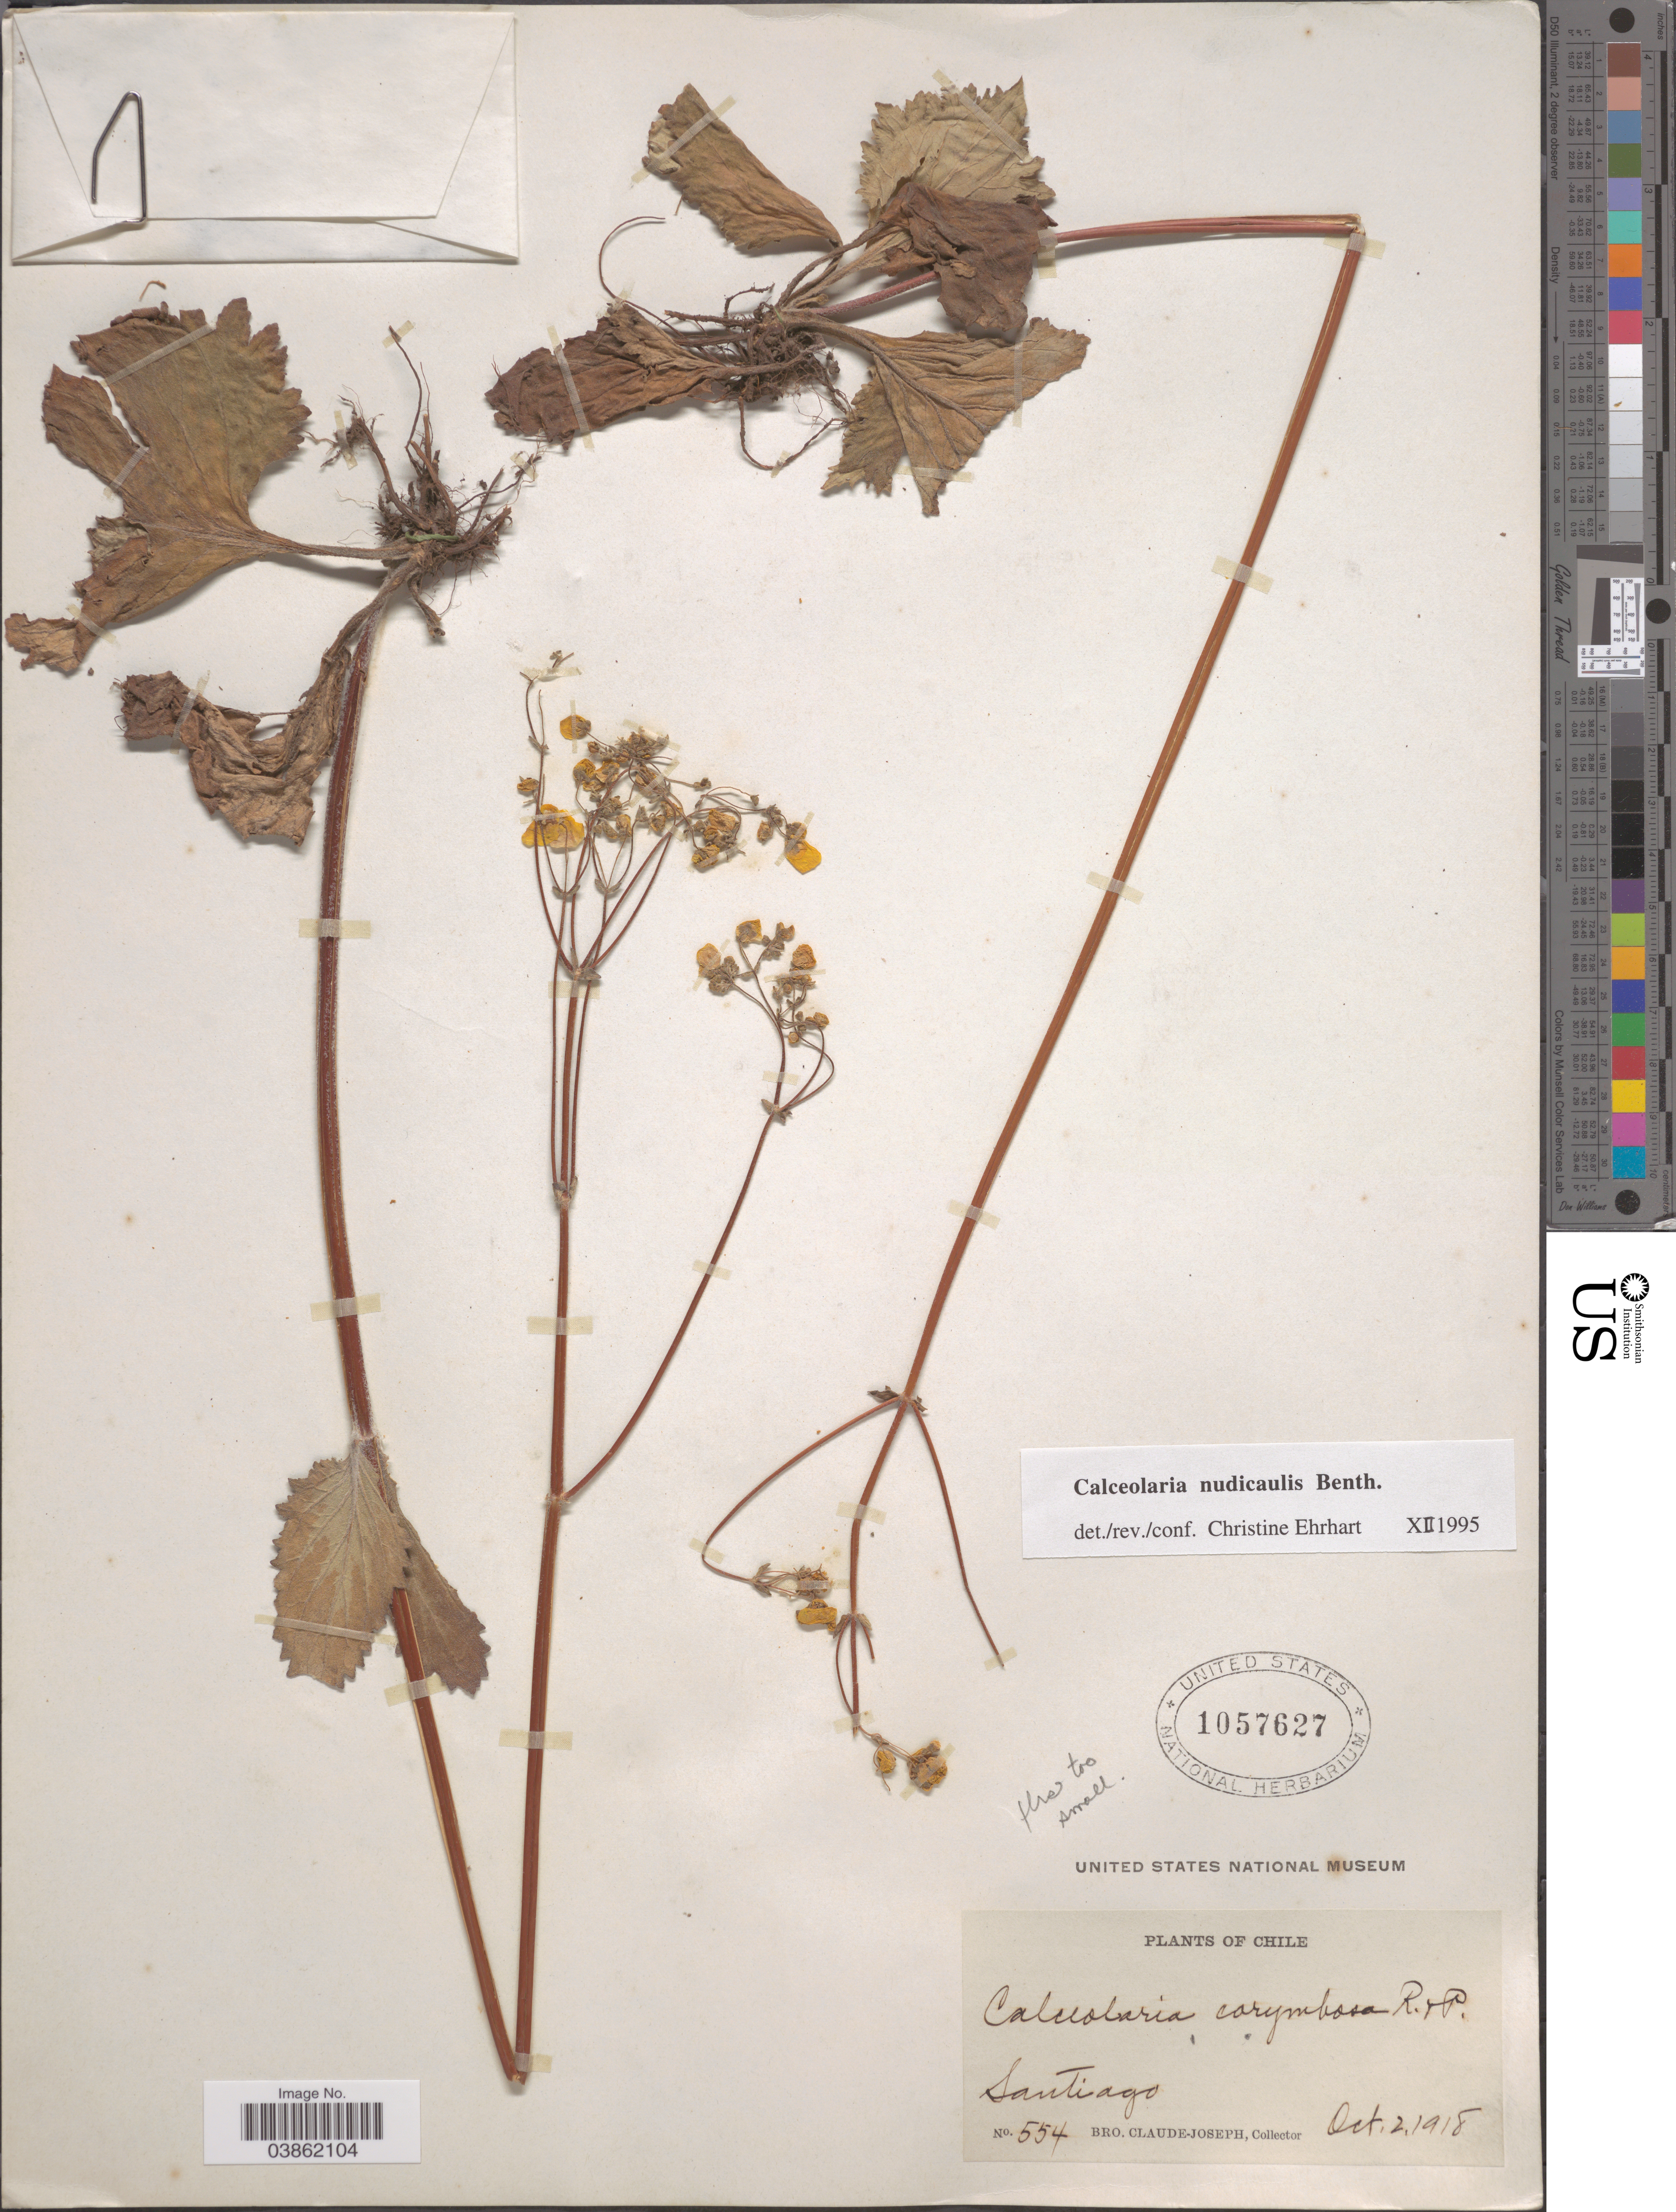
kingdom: Plantae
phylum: Tracheophyta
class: Magnoliopsida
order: Lamiales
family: Calceolariaceae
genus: Calceolaria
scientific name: Calceolaria nudicaulis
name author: Benth.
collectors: Bro. Claude-Joseph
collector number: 554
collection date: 1918-10-02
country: Chile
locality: Santiago.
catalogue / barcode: US 1057627